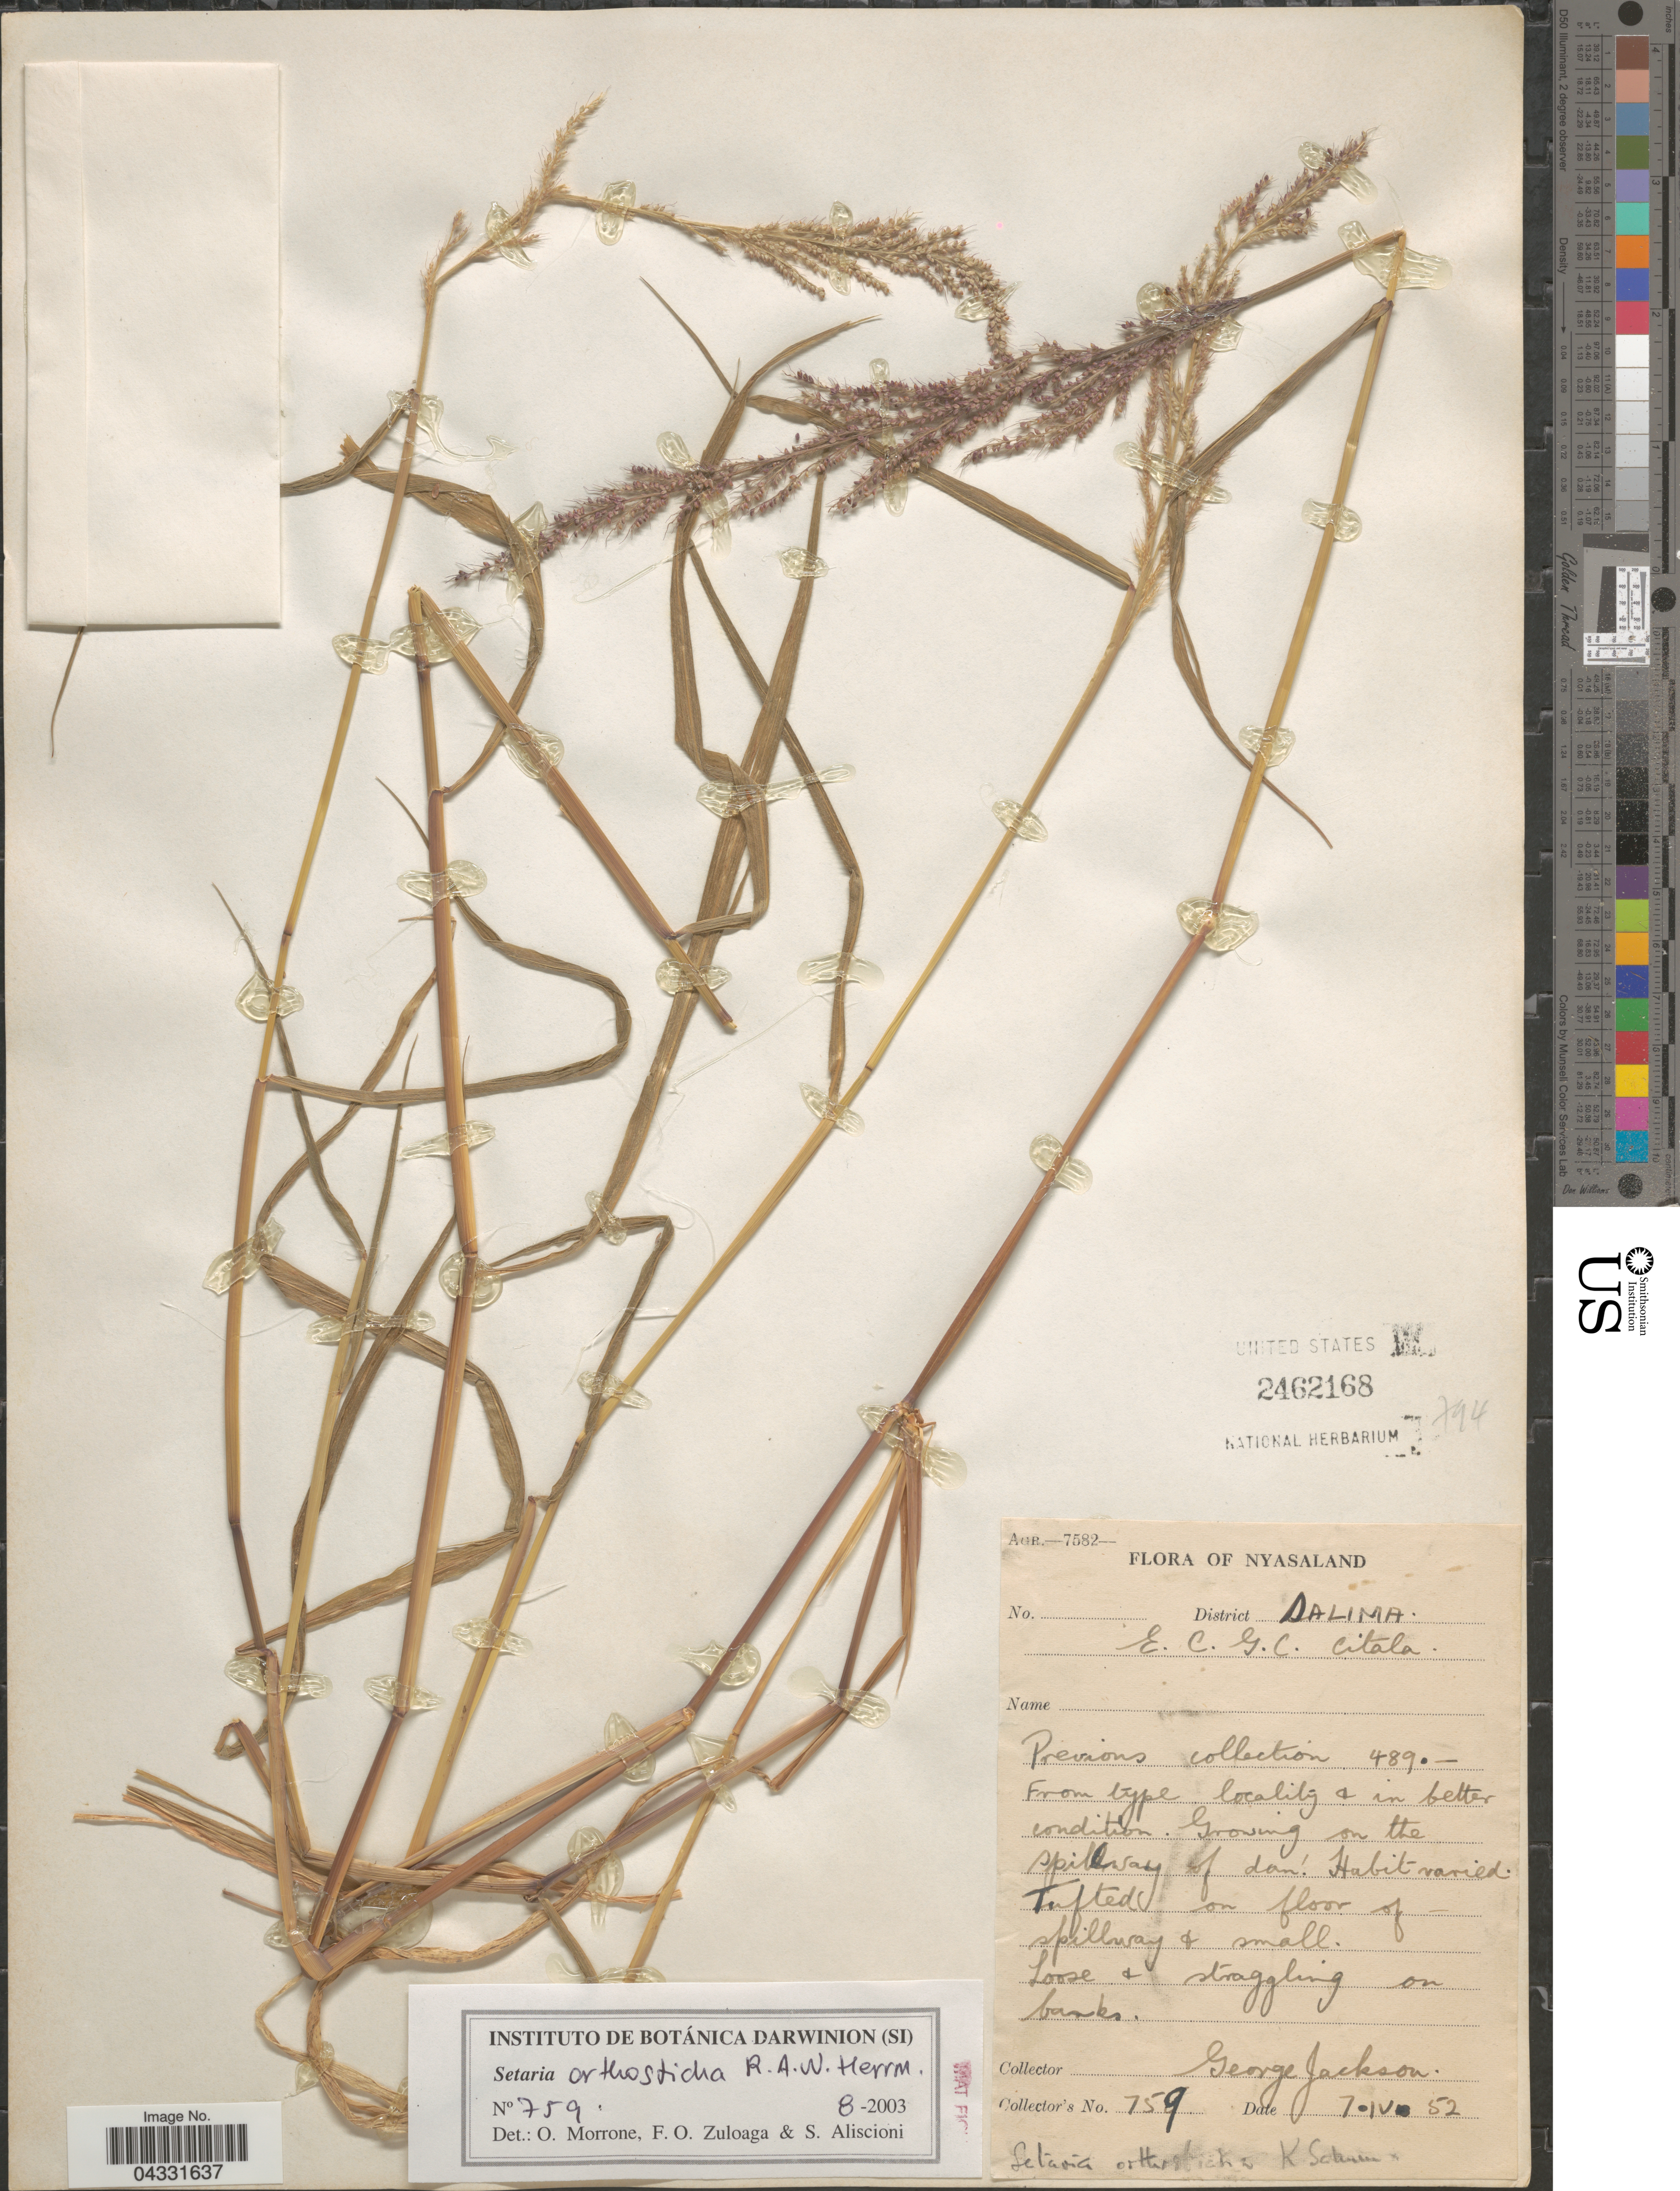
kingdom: Plantae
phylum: Tracheophyta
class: Liliopsida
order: Poales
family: Poaceae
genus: Setaria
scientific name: Setaria orthosticha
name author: R.A.W. Herrm.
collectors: G. Jackson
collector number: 759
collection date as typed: Transcribed d/m/y: 7/4/52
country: Malawi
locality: Nyasaland. District Dalima. E. C. G. C. Citala [unsure placement].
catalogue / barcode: US 2462168